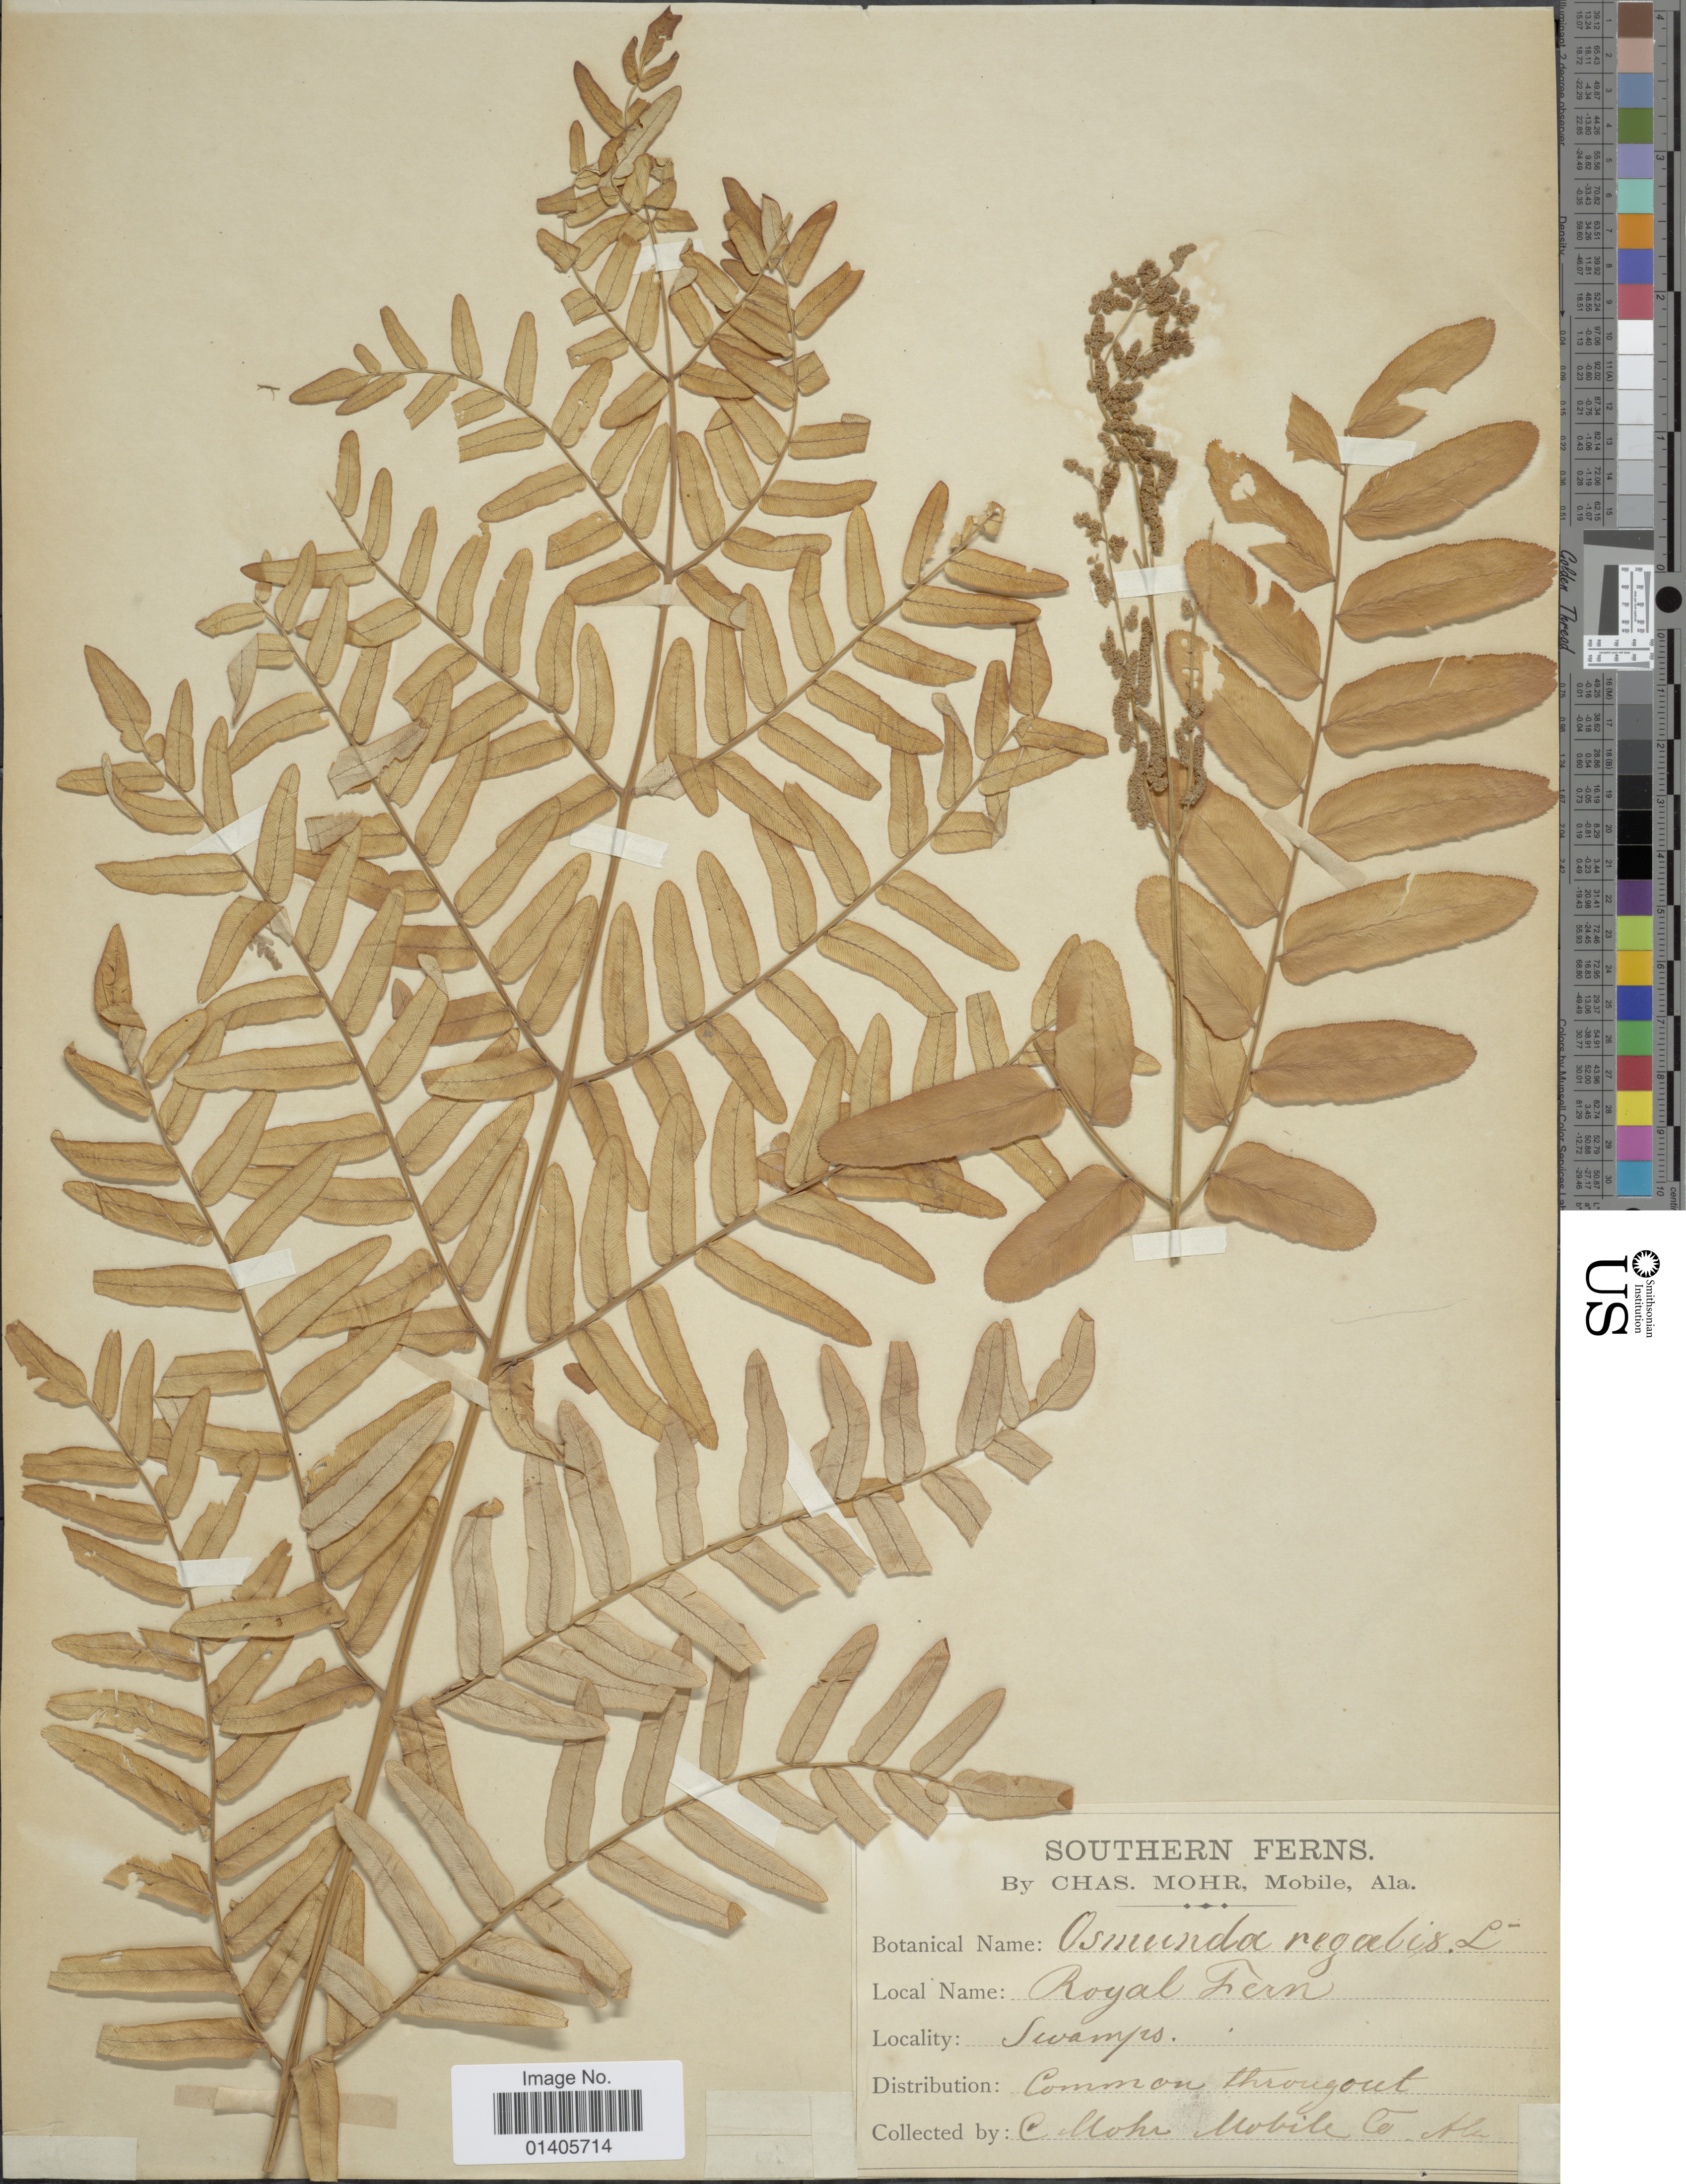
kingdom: Plantae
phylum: Tracheophyta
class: Polypodiopsida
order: Osmundales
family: Osmundaceae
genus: Osmunda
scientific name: Osmunda regalis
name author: L.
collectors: C. T. Mohr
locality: Swamps